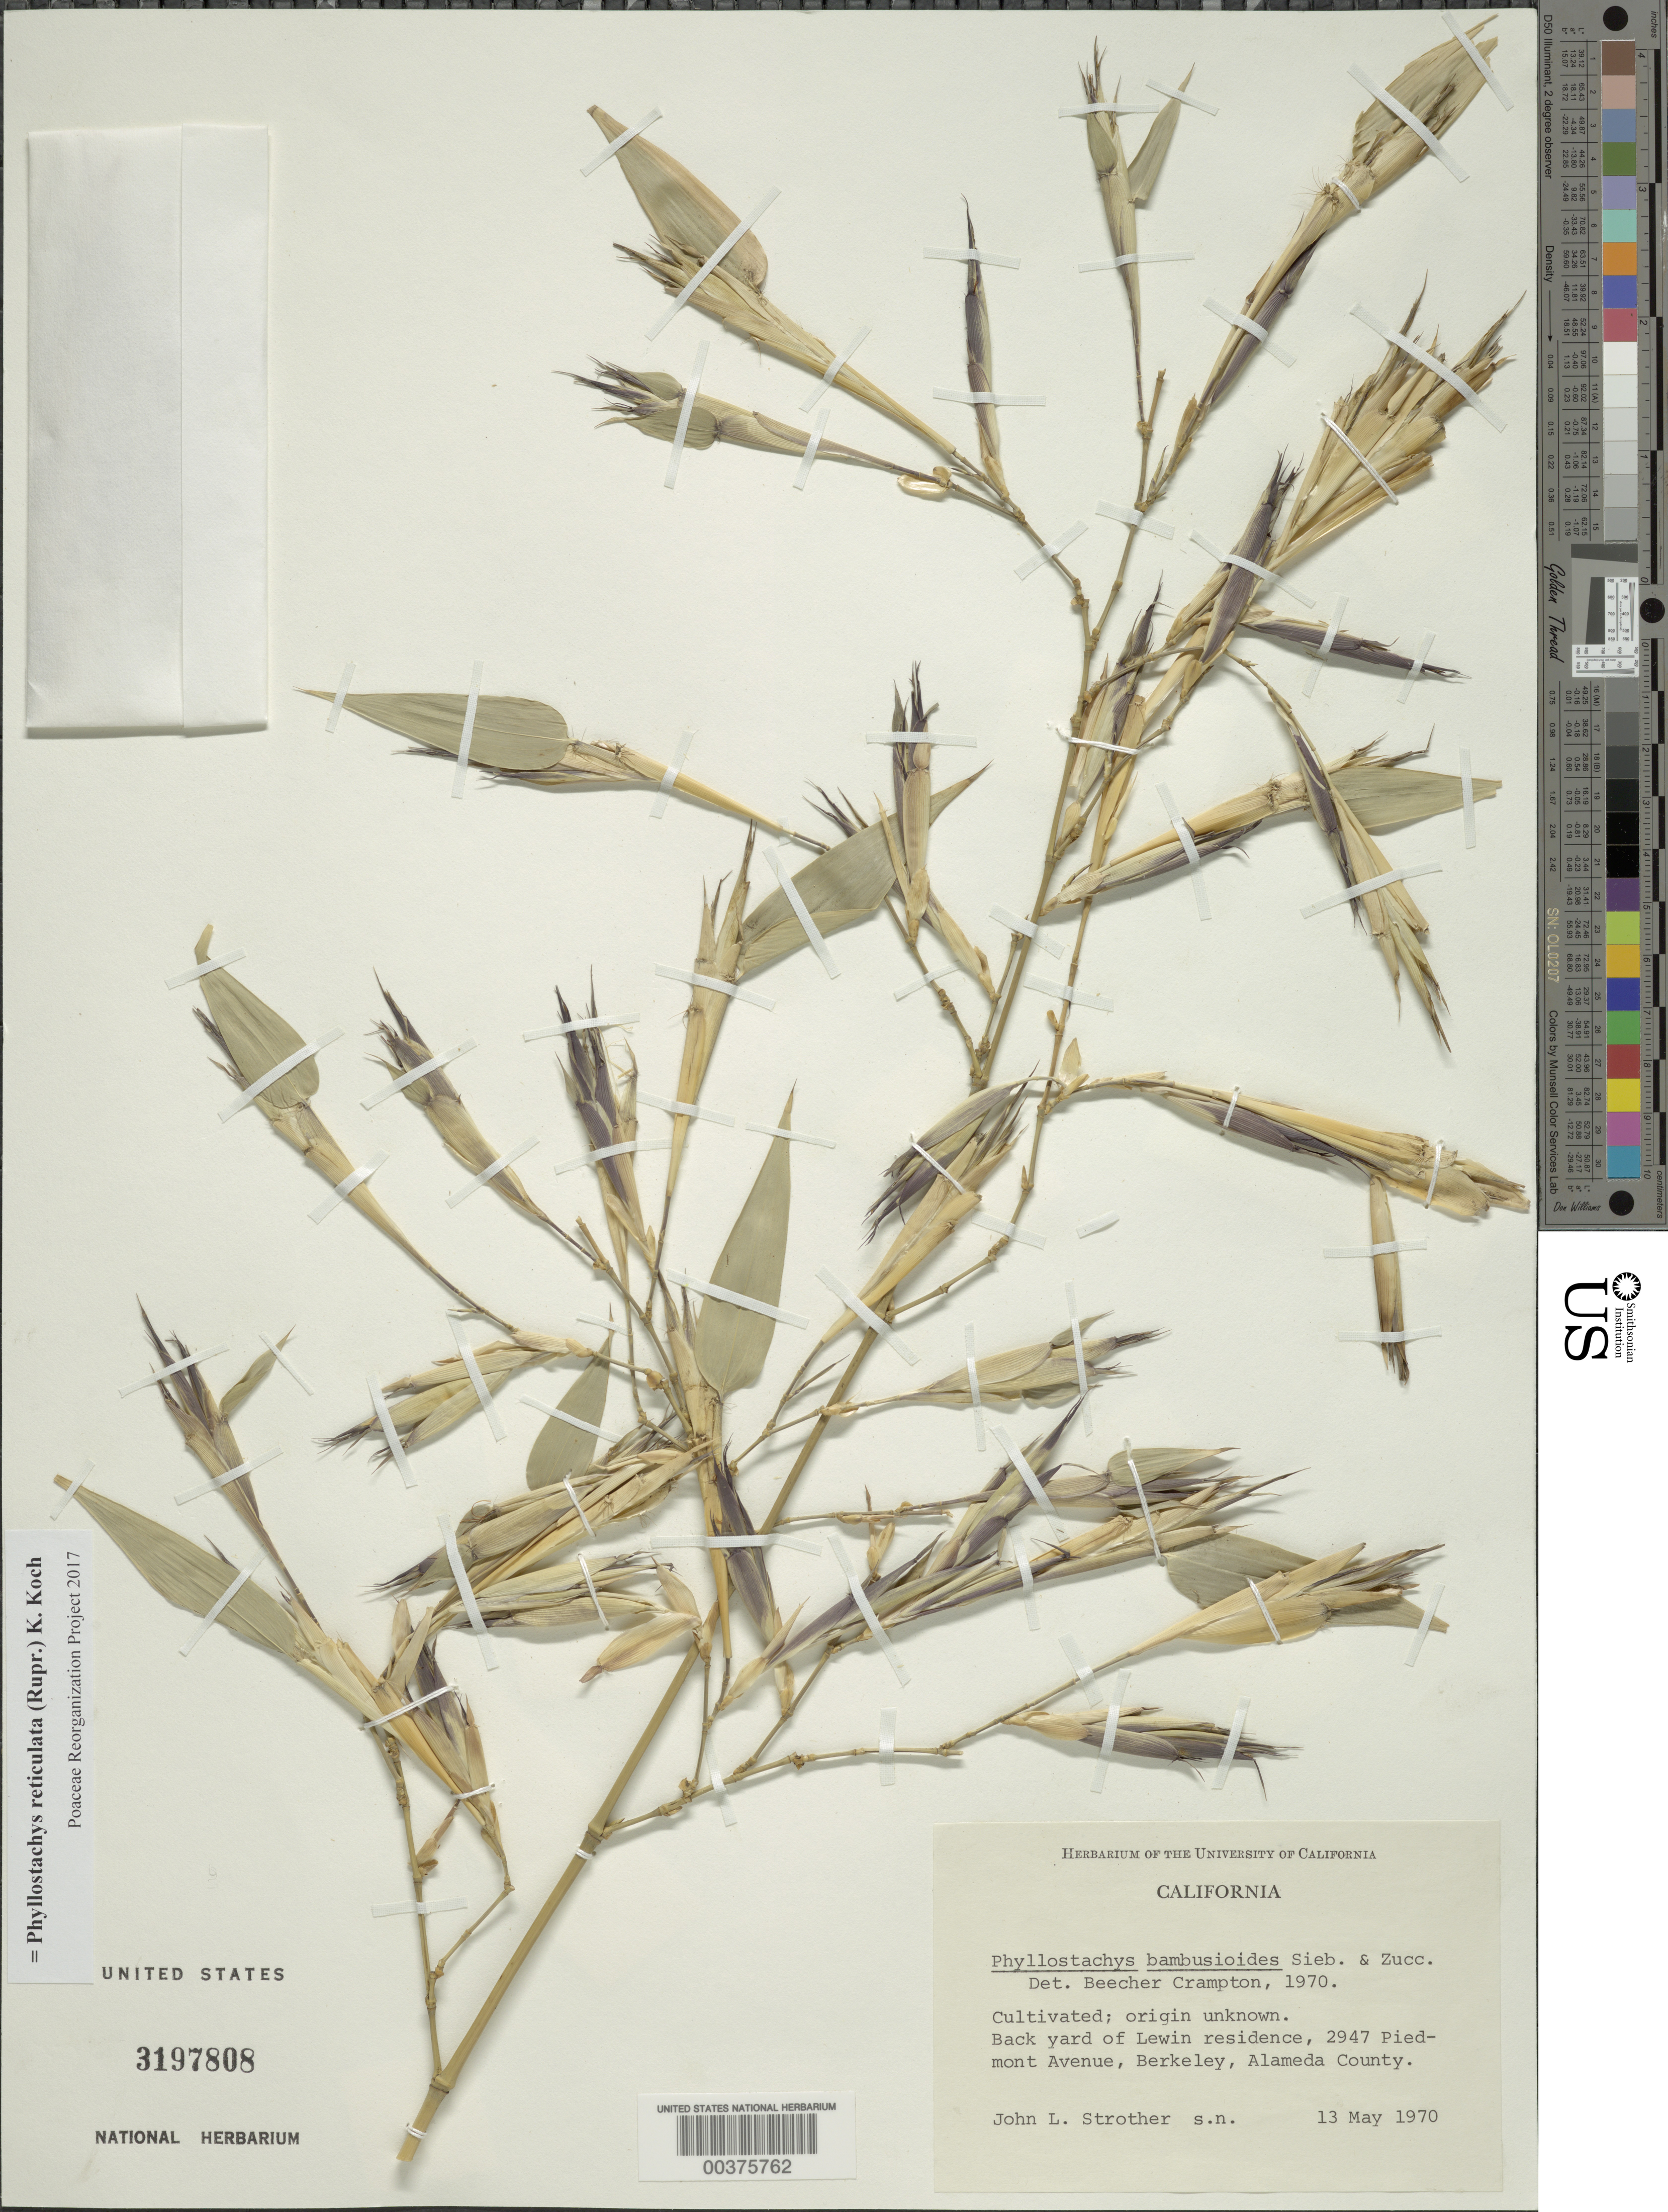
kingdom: Plantae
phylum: Tracheophyta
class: Liliopsida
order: Poales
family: Poaceae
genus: Phyllostachys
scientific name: Phyllostachys reticulata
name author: (Rupr.) K. Koch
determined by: Poaceae Reorganization Project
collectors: J. N. Rose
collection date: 1969-09-27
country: United States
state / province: Florida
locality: Coconut Grove, former home of David Fairchild, the Kampong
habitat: Back yard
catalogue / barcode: US 3197808